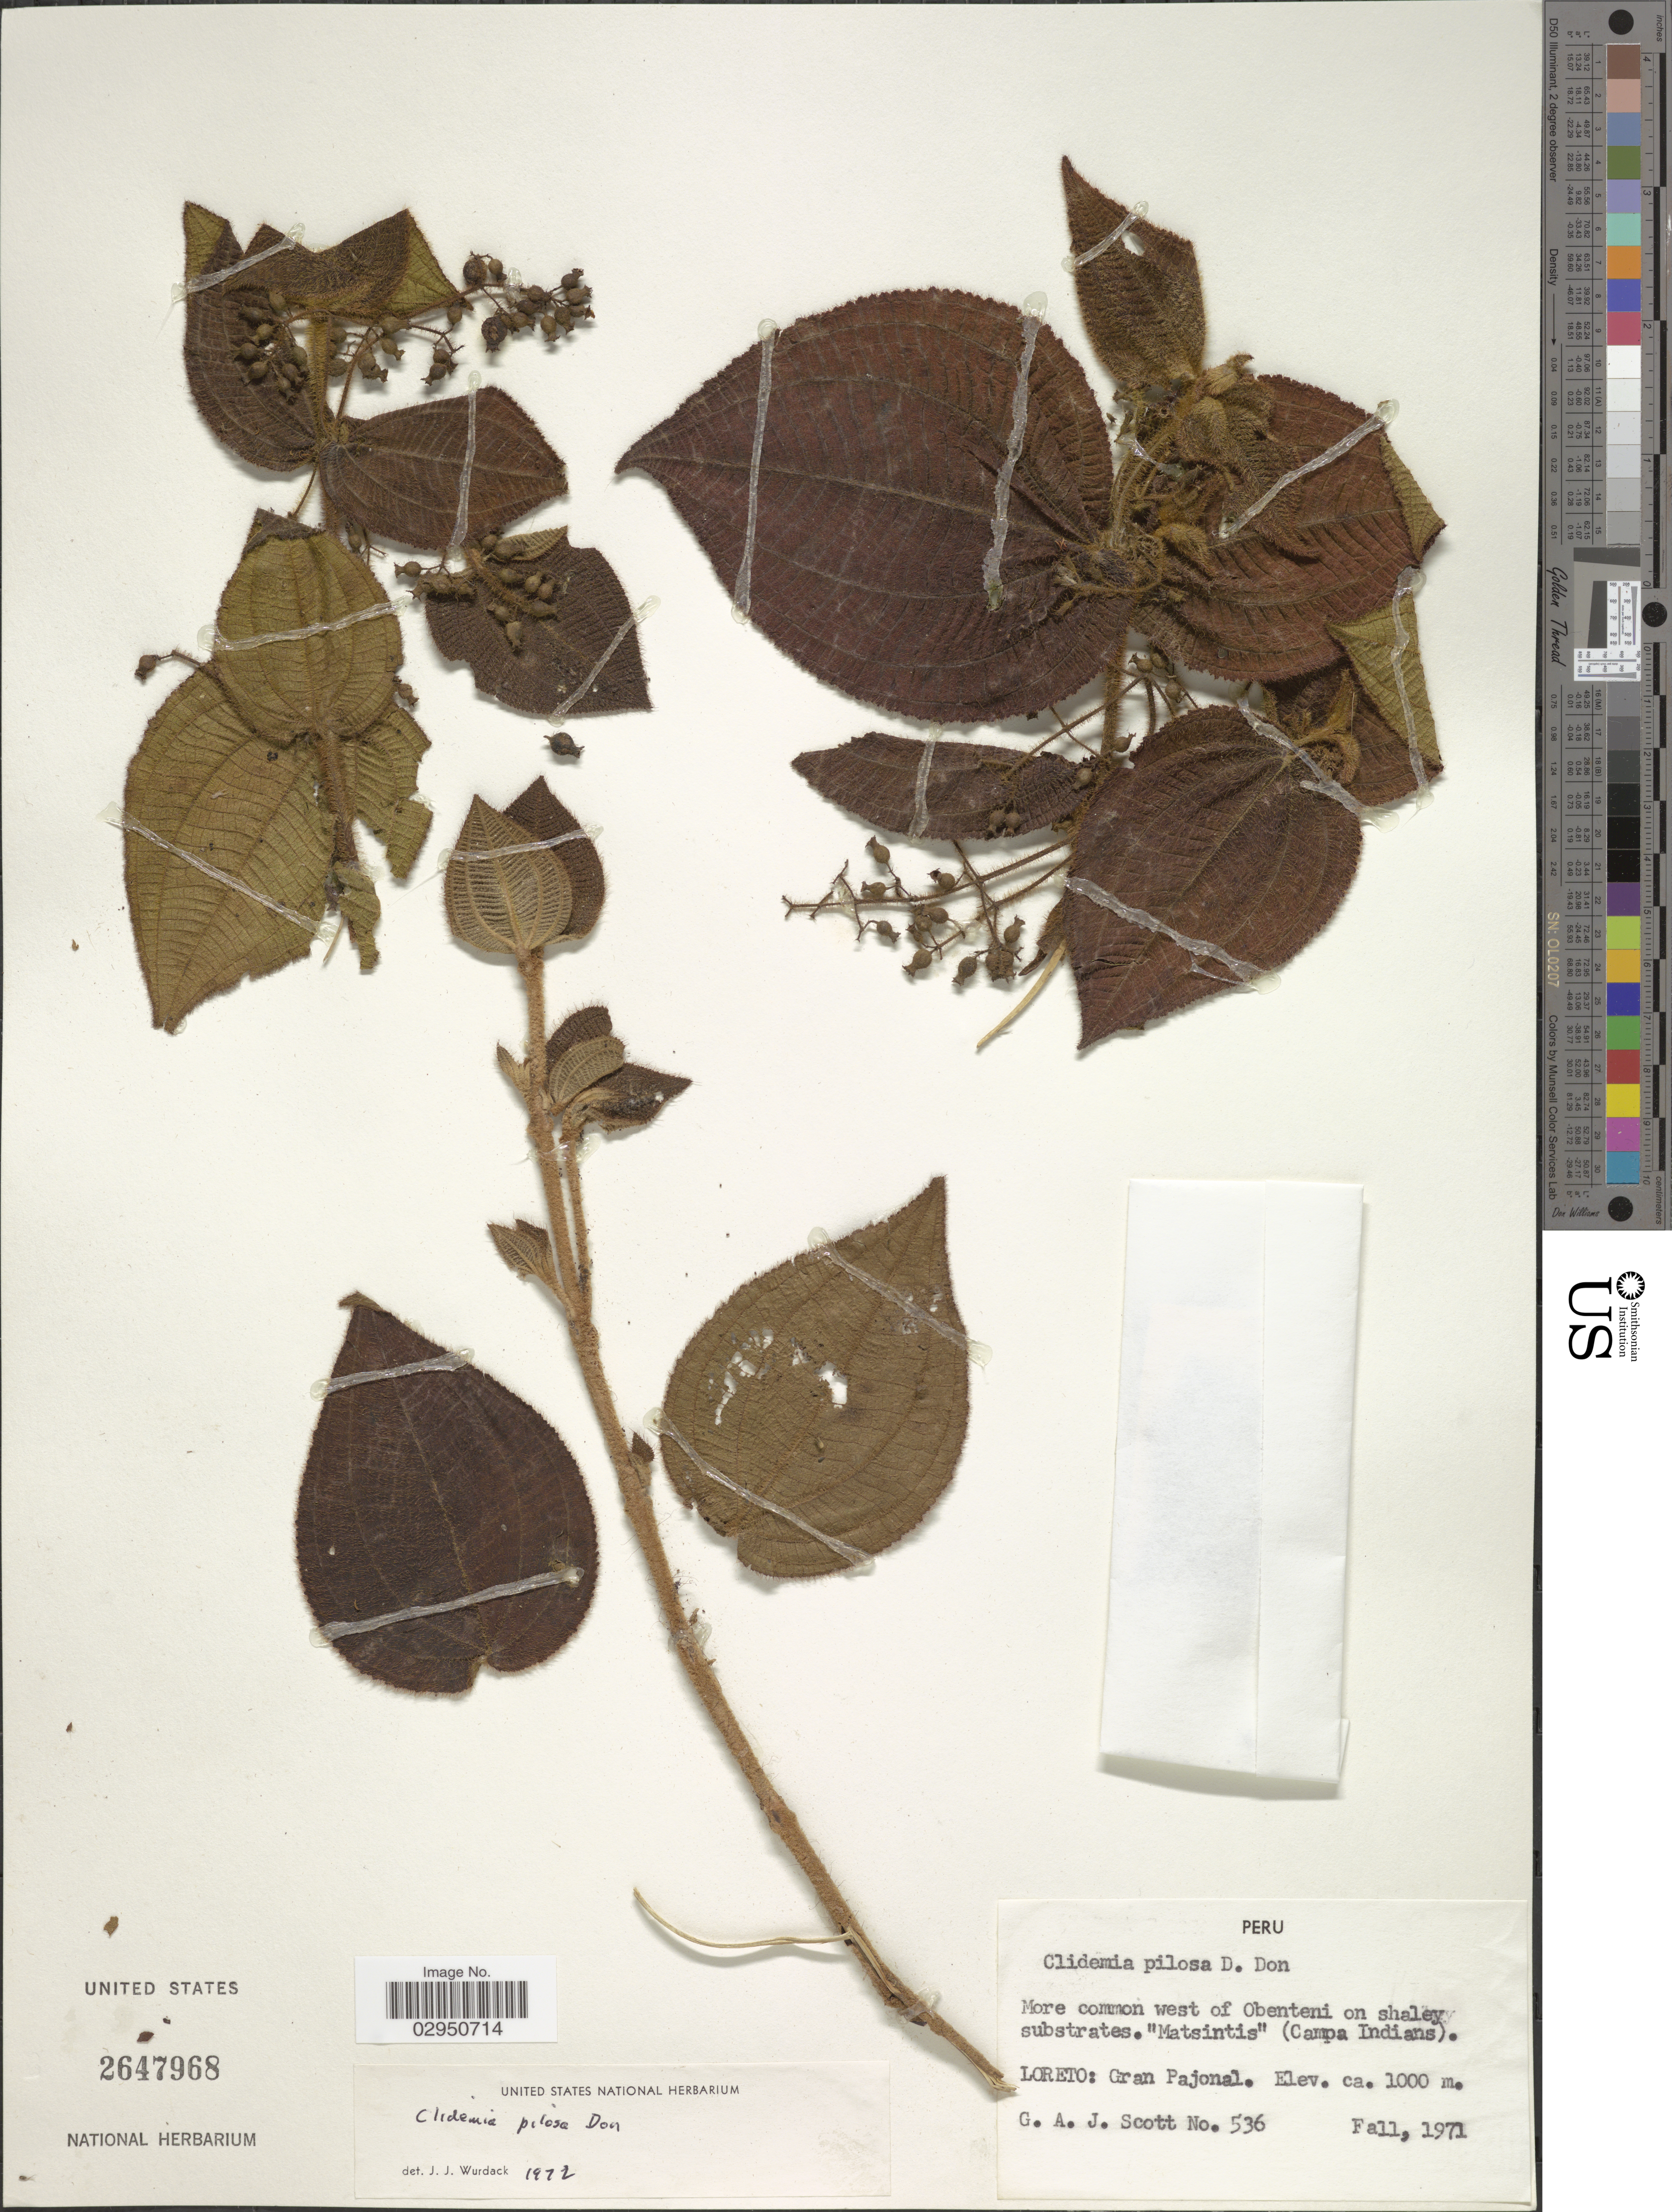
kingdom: Plantae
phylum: Tracheophyta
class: Magnoliopsida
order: Myrtales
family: Melastomataceae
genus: Clidemia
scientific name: Clidemia pilosa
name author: D. Don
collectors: G. Scott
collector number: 536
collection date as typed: Fall, 1971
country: Peru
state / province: Loreto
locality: Gran Pajonal. (Campa Indians).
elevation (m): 1000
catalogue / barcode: US 2647968